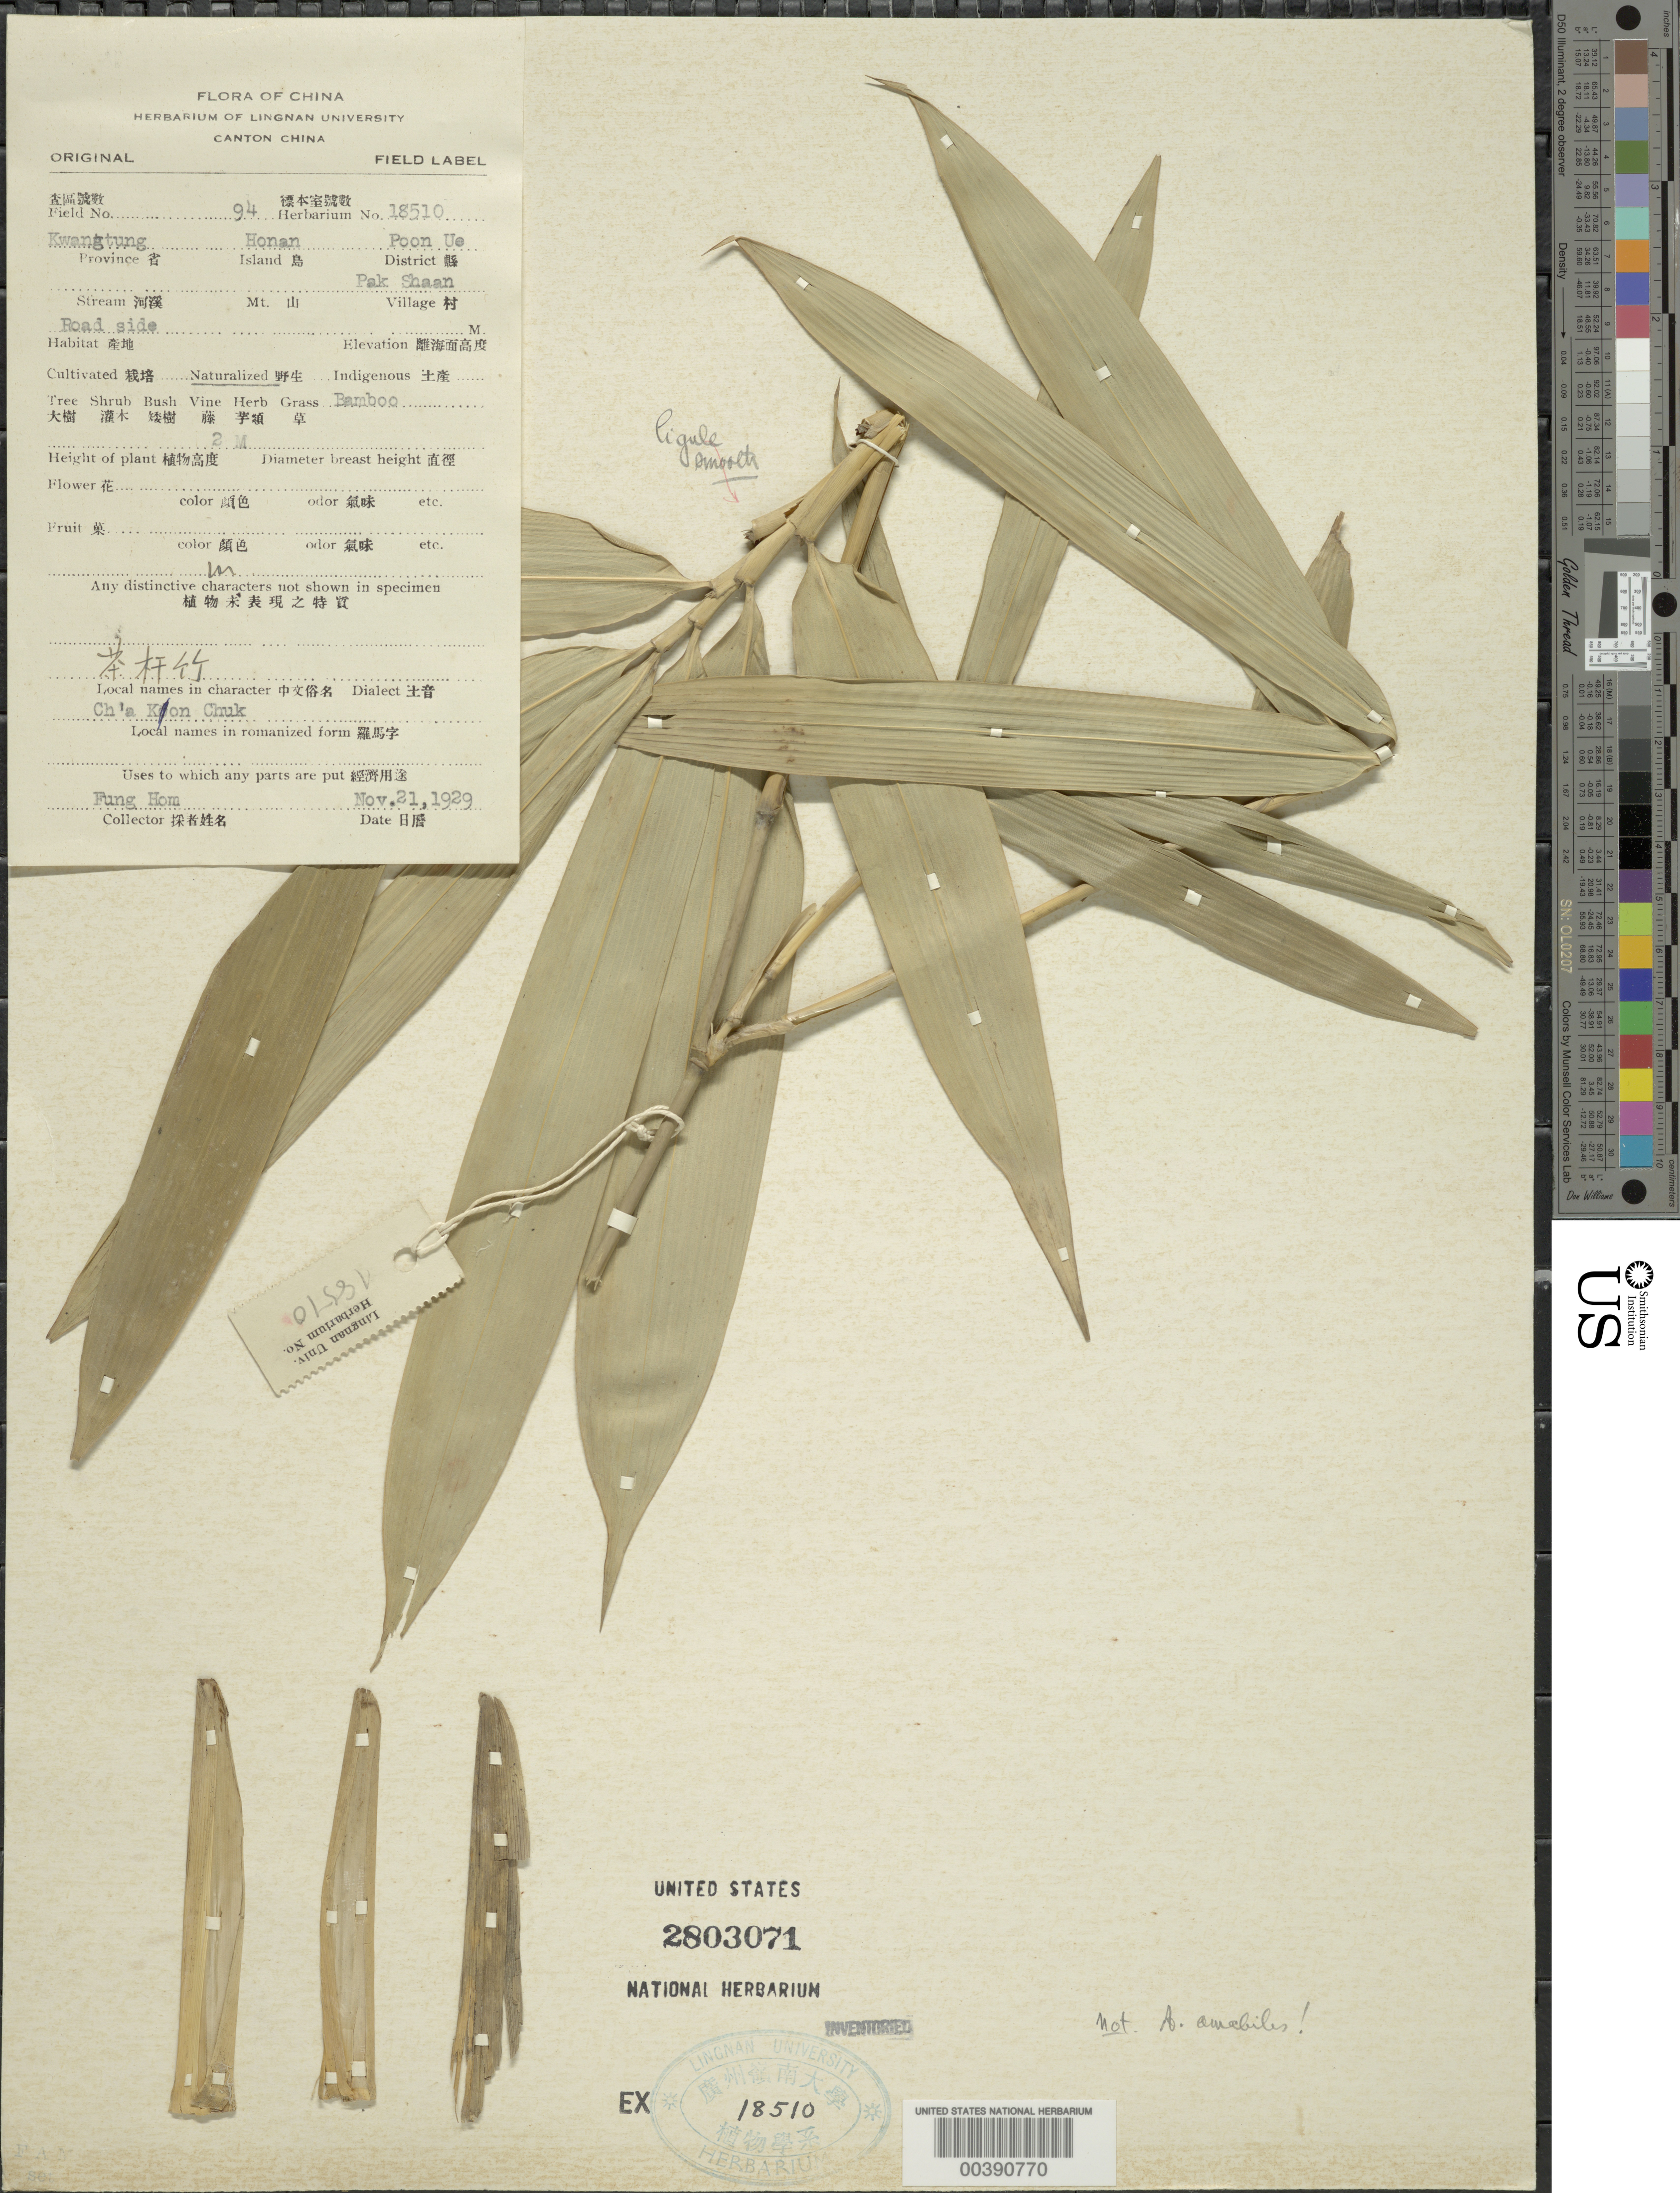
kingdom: Plantae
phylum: Tracheophyta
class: Liliopsida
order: Poales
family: Poaceae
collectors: H. L. Fung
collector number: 94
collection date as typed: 21 Nov 1929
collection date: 1929-11-21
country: China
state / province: Guangdong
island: Honam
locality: Poon ue, pak shaan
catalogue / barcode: US 2803071